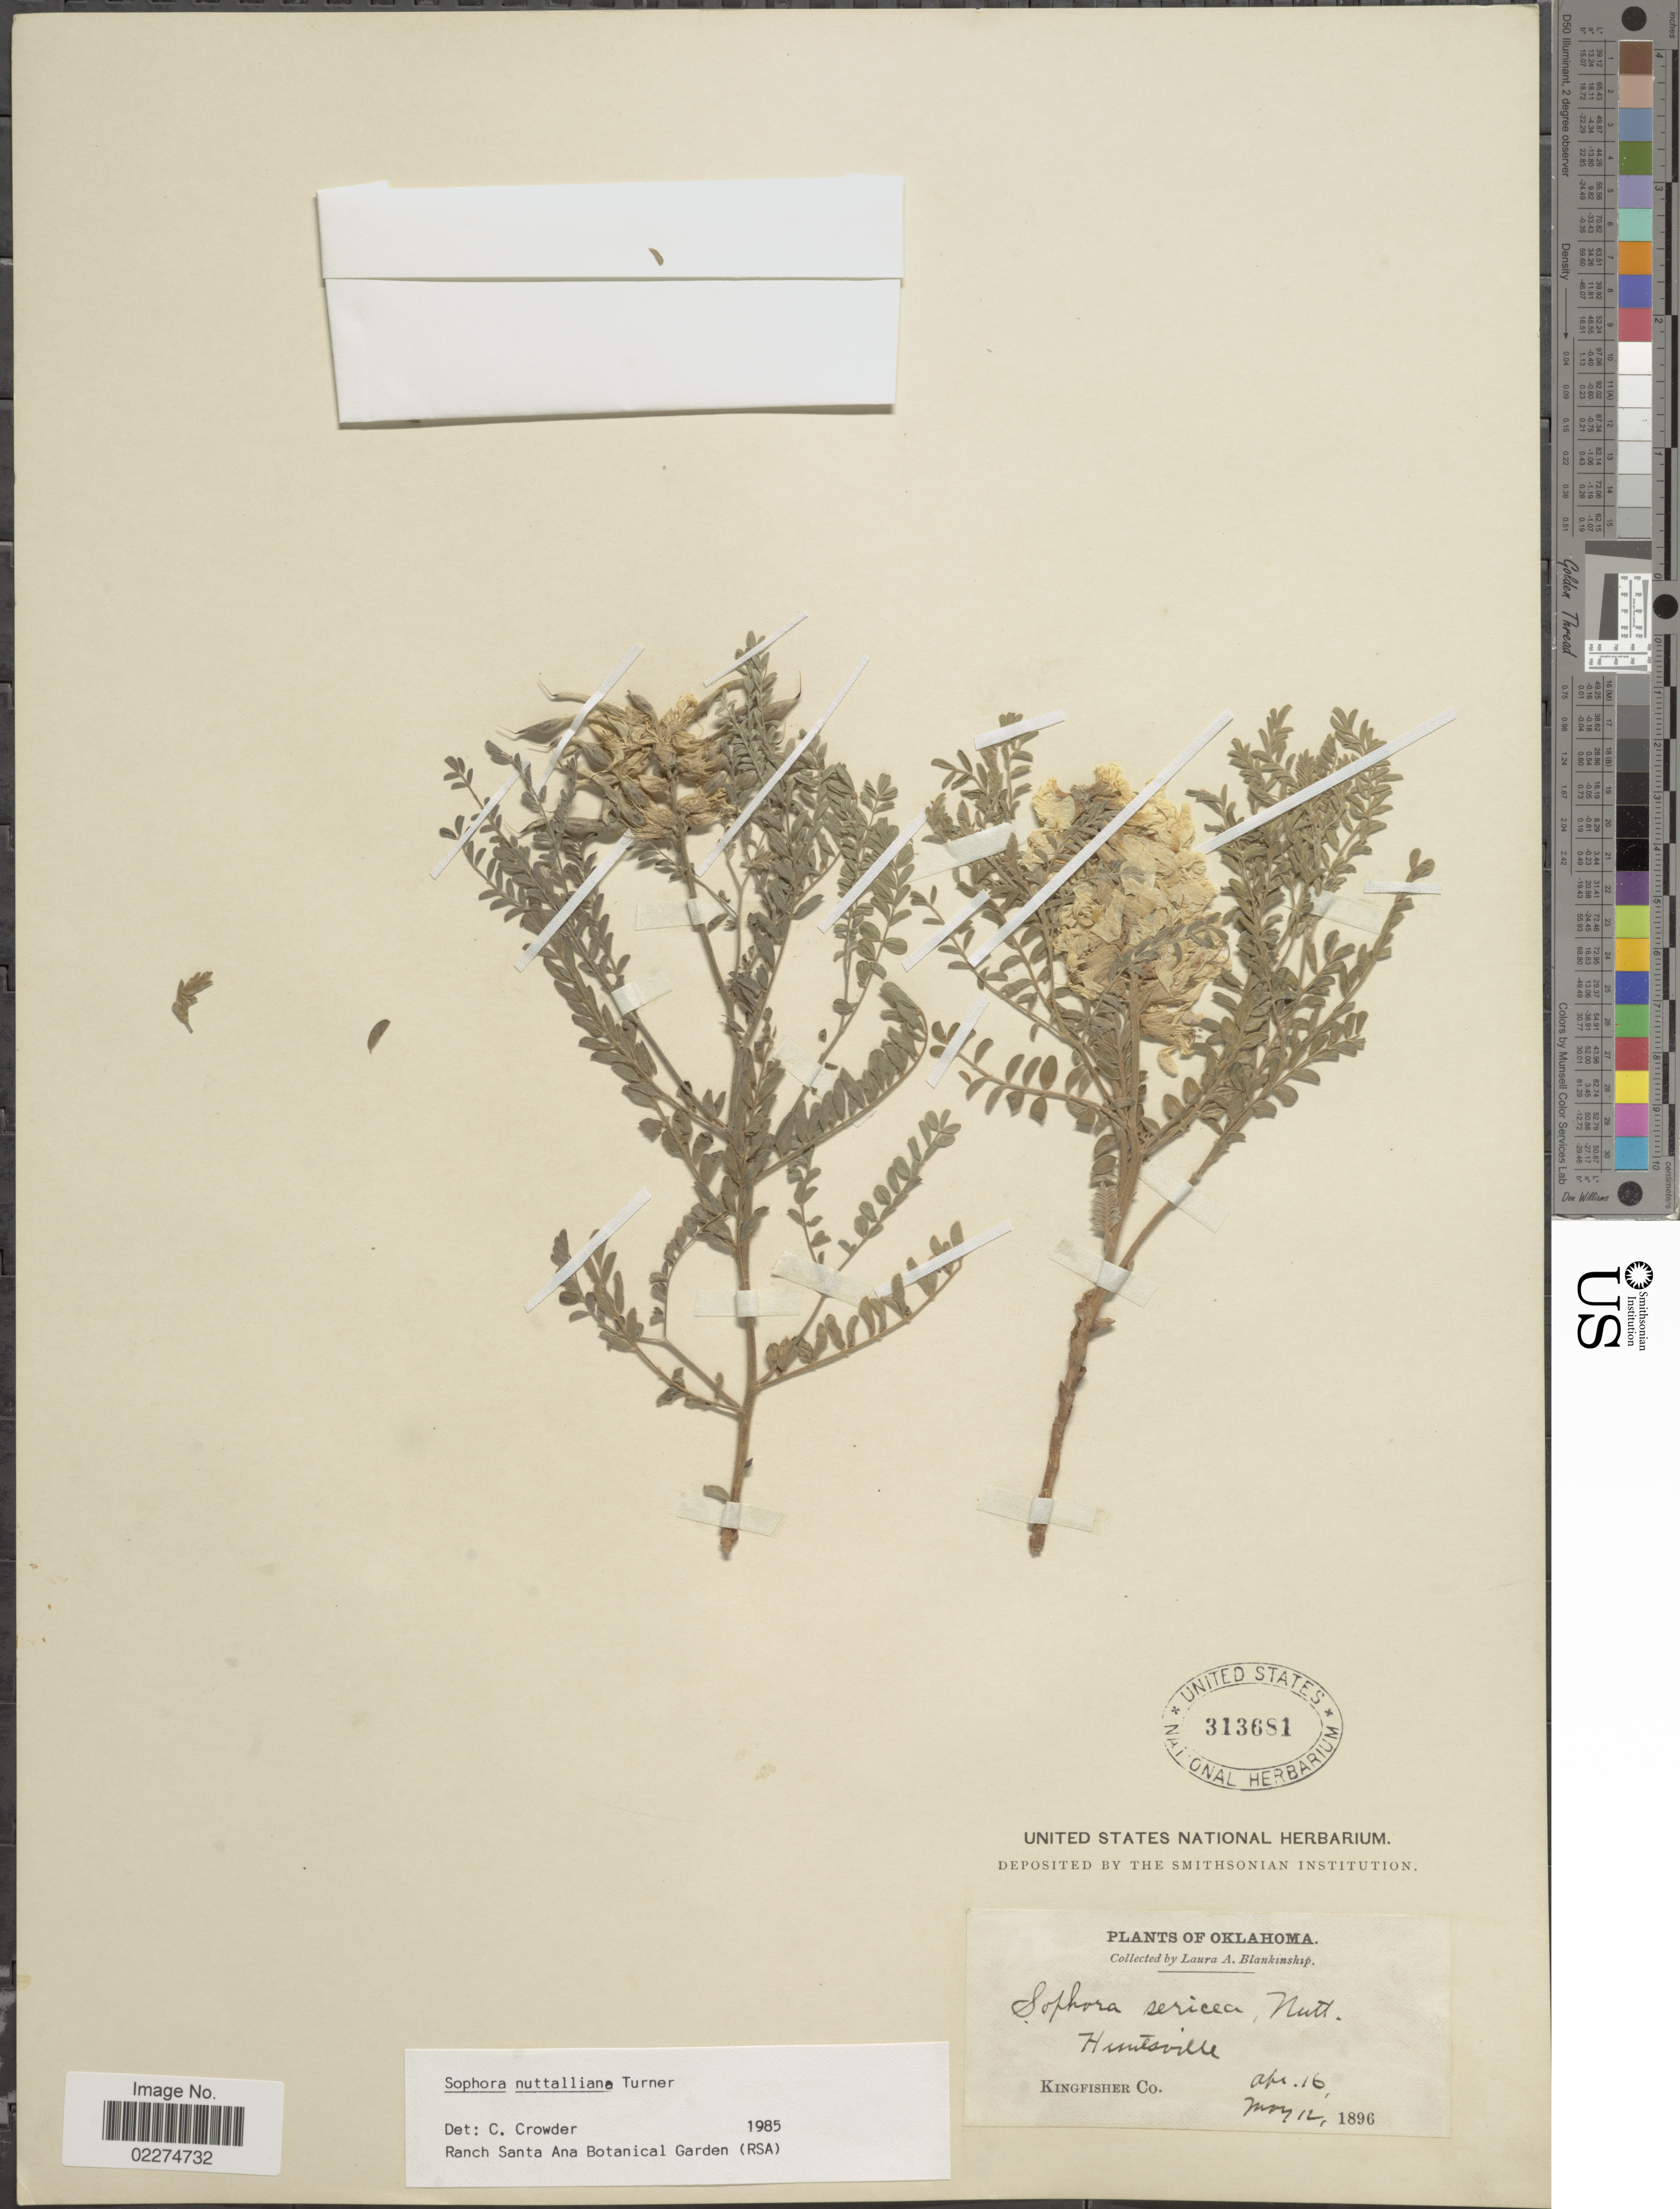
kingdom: Plantae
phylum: Tracheophyta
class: Magnoliopsida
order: Fabales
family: Fabaceae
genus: Sophora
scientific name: Sophora nuttalliana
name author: B.L. Turner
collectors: L. A. Blankinship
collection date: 1896-04-16/1896-05-12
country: United States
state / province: Oklahoma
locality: Huntsville, Kingfisher Co.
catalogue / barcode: US 313681